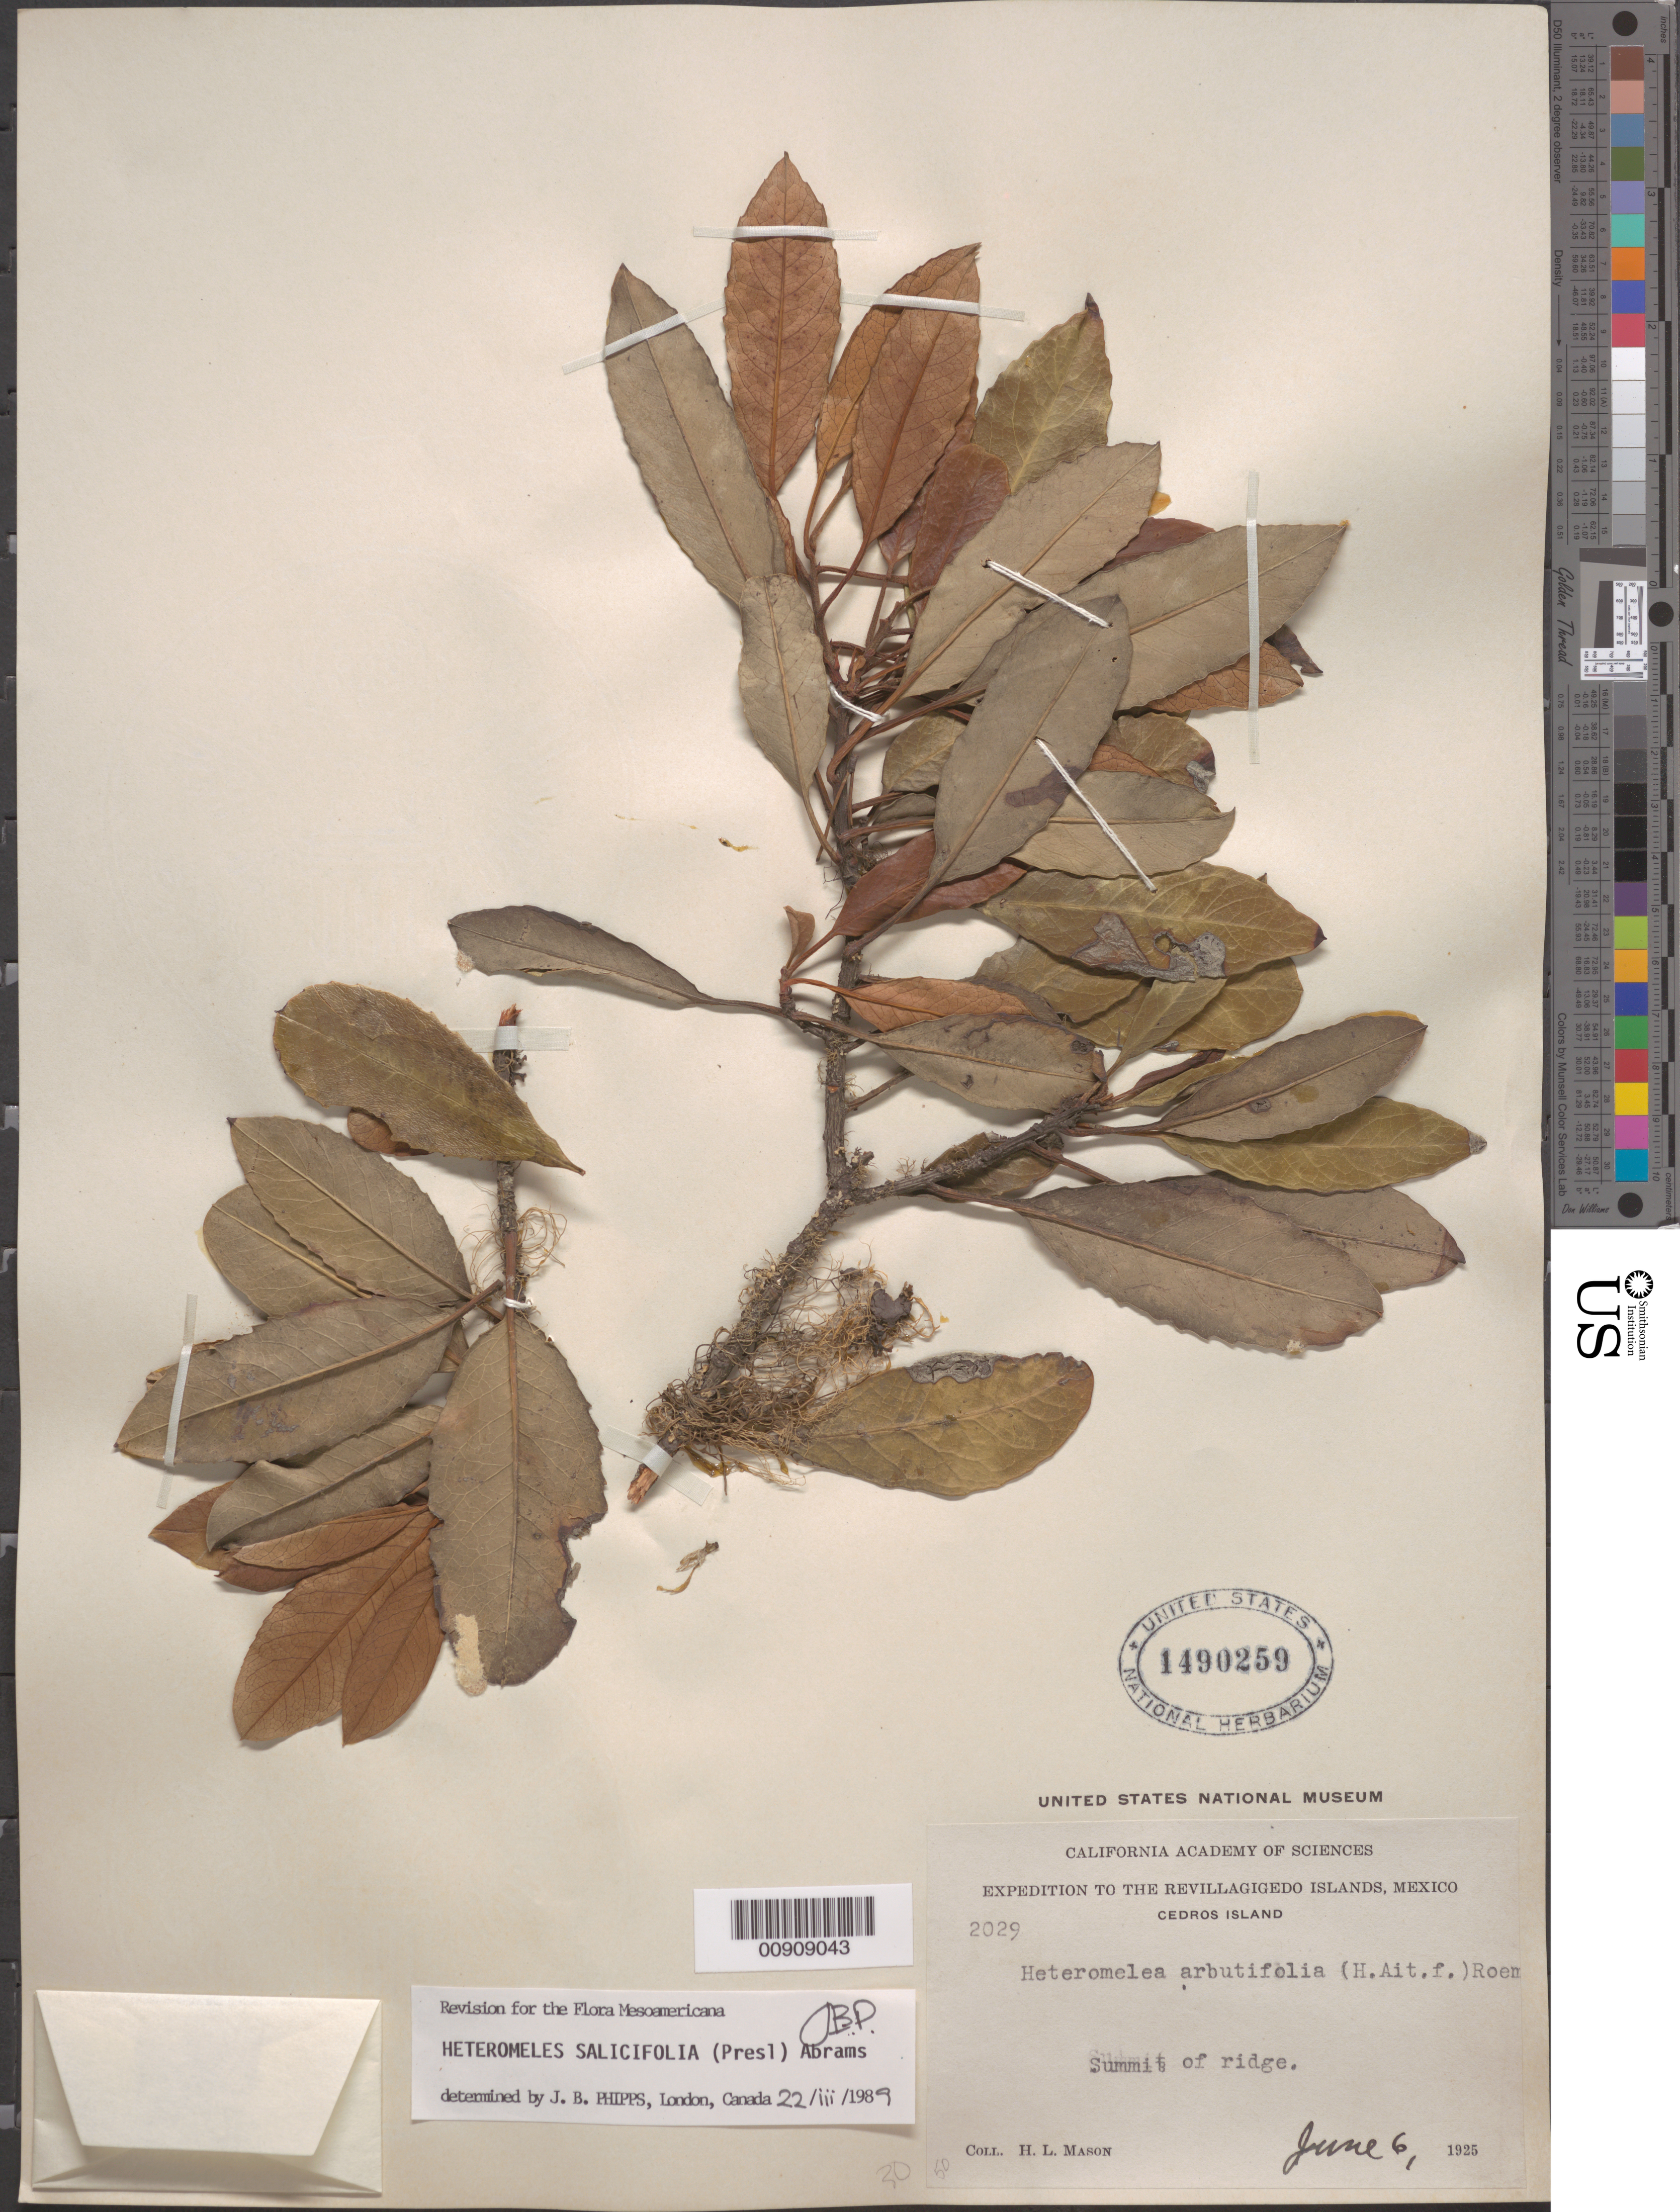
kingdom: Plantae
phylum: Tracheophyta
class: Magnoliopsida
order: Rosales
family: Rosaceae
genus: Heteromeles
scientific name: Heteromeles salicifolia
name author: (C. Presl) Abrams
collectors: H. L. Mason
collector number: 2029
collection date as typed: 06 Jun 1925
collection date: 1925-06-06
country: Mexico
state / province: Baja California Norte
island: Cedros I.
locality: Cedros Island.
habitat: Summit of ridge.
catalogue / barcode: US 1490259